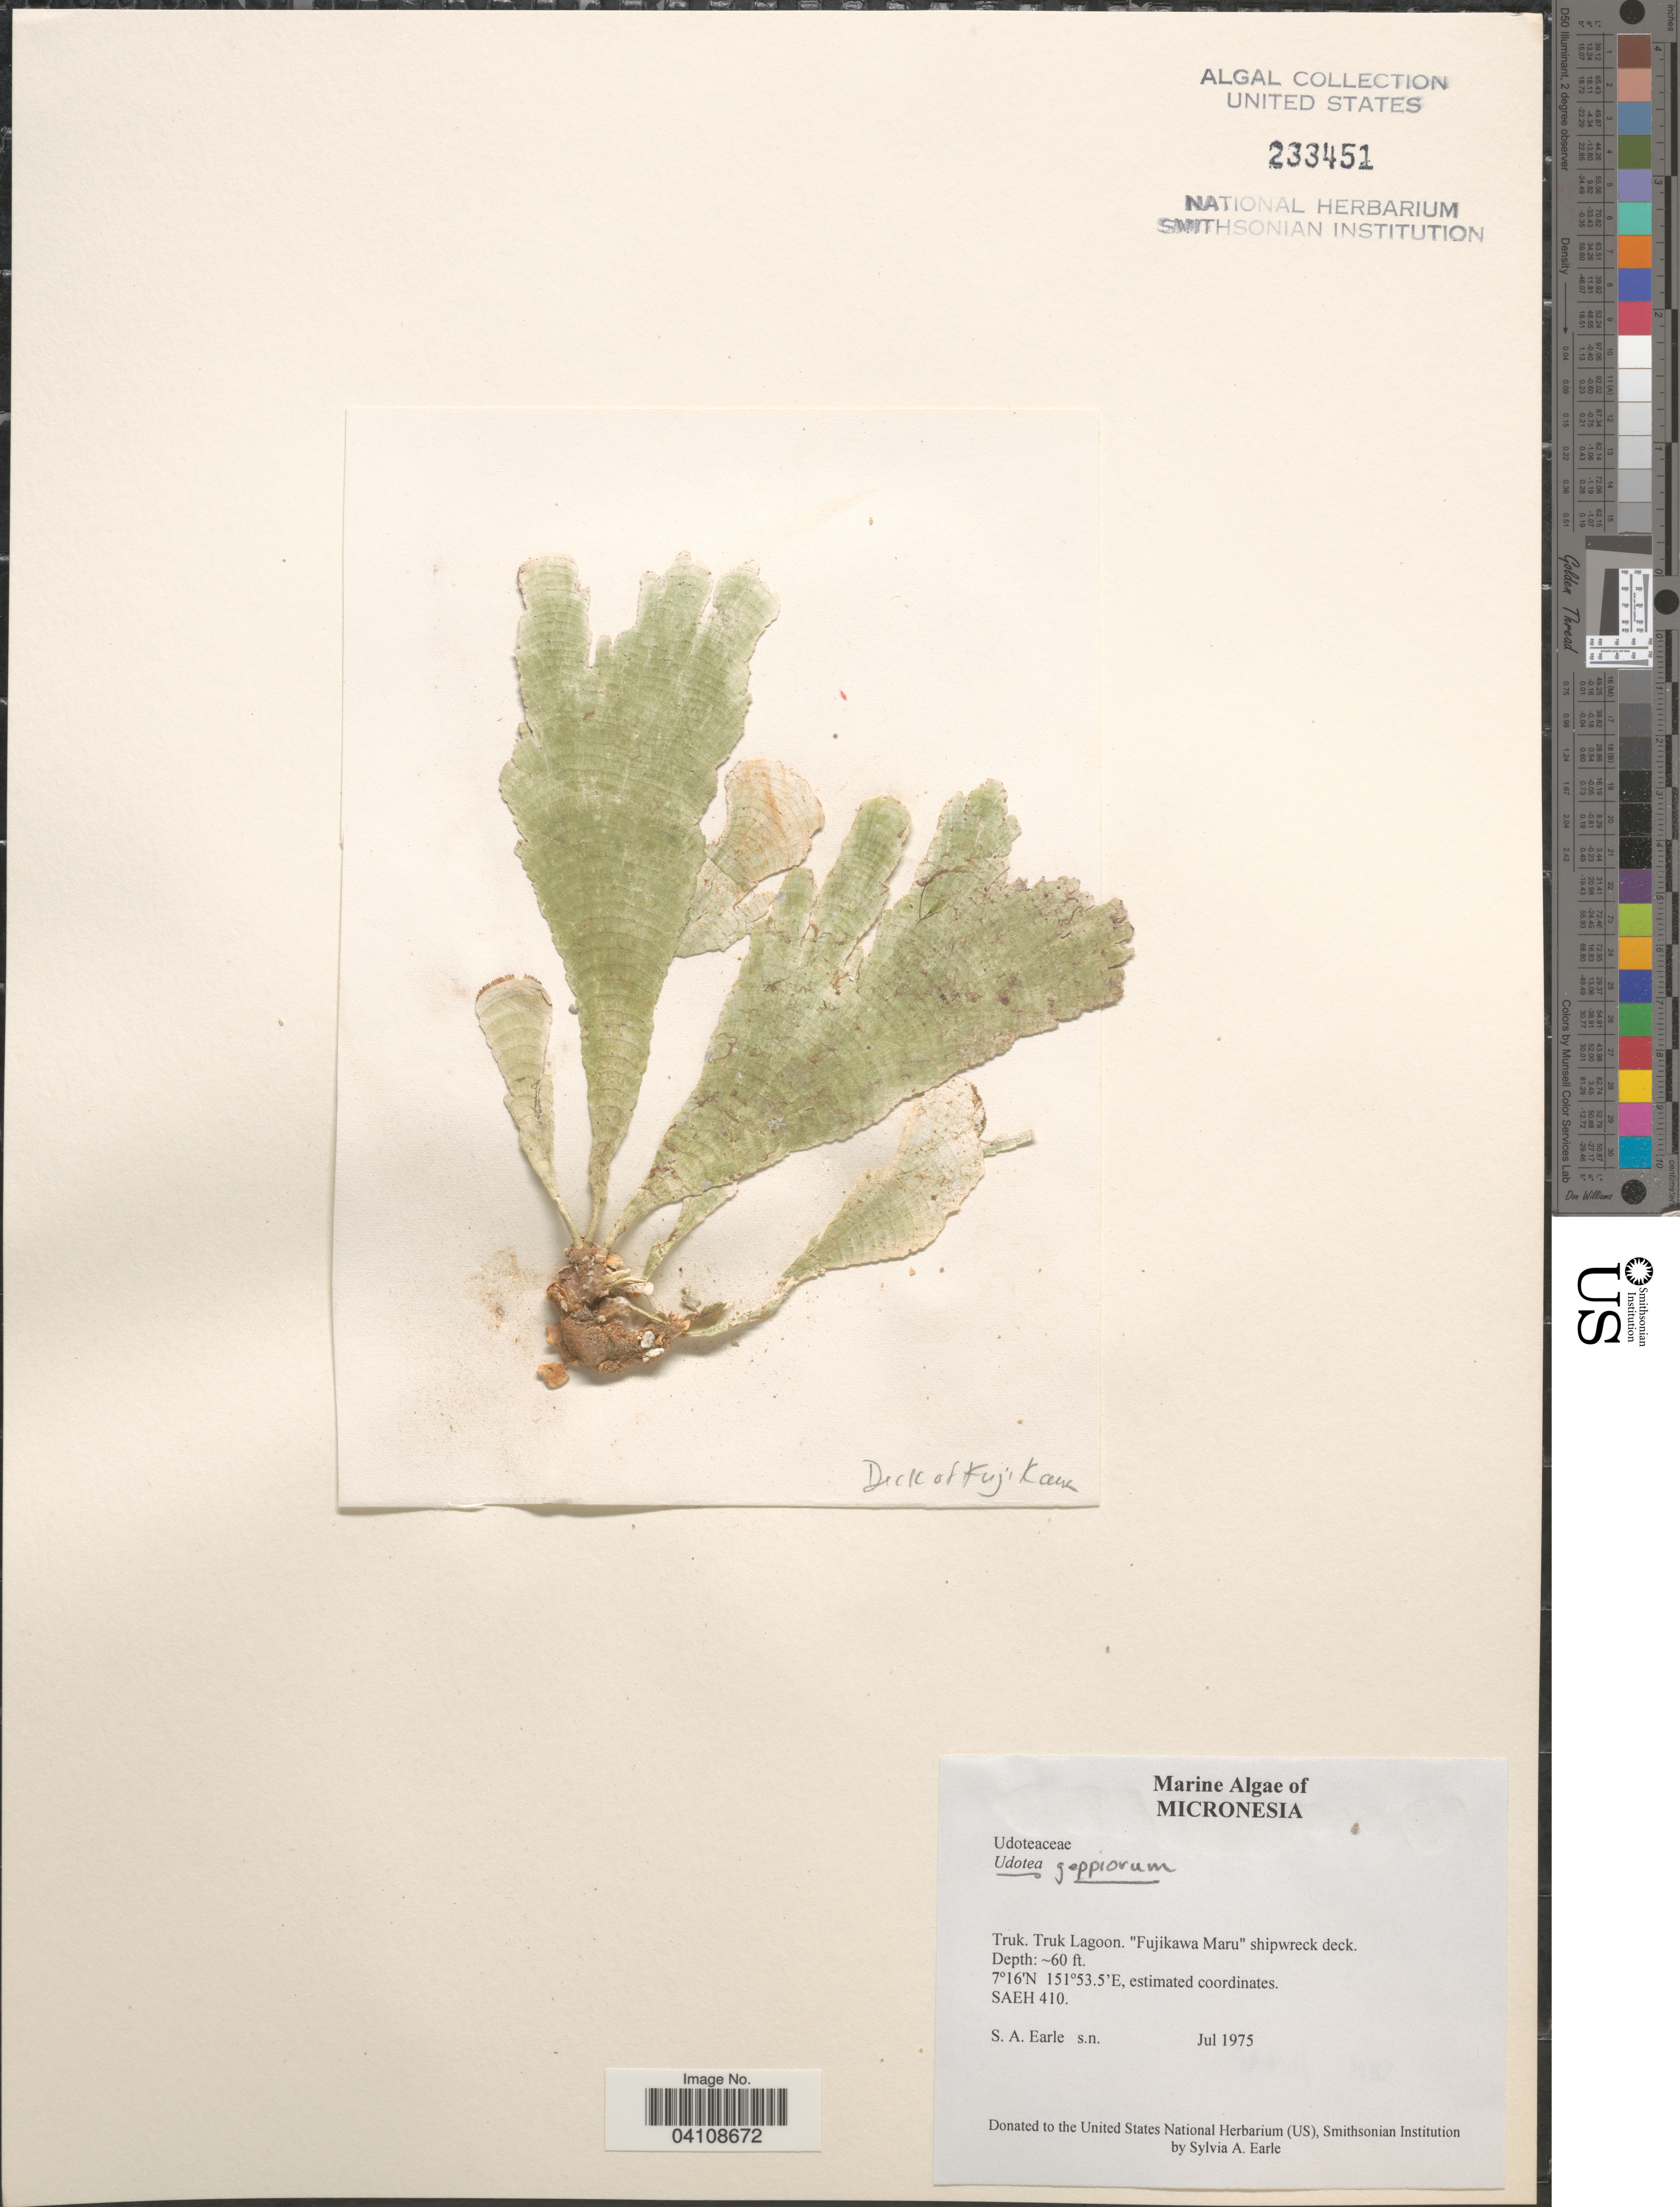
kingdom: Plantae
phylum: Chlorophyta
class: Ulvophyceae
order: Bryopsidales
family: Udoteaceae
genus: Udotea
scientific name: Udotea geppiorum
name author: Yamada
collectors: S. A. Earle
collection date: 1975-07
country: Micronesia, Federated States of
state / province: Truk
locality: Micronesia. Truk Lagoon. "Fujikawa Maru" shipwreck deck.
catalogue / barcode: US 233451